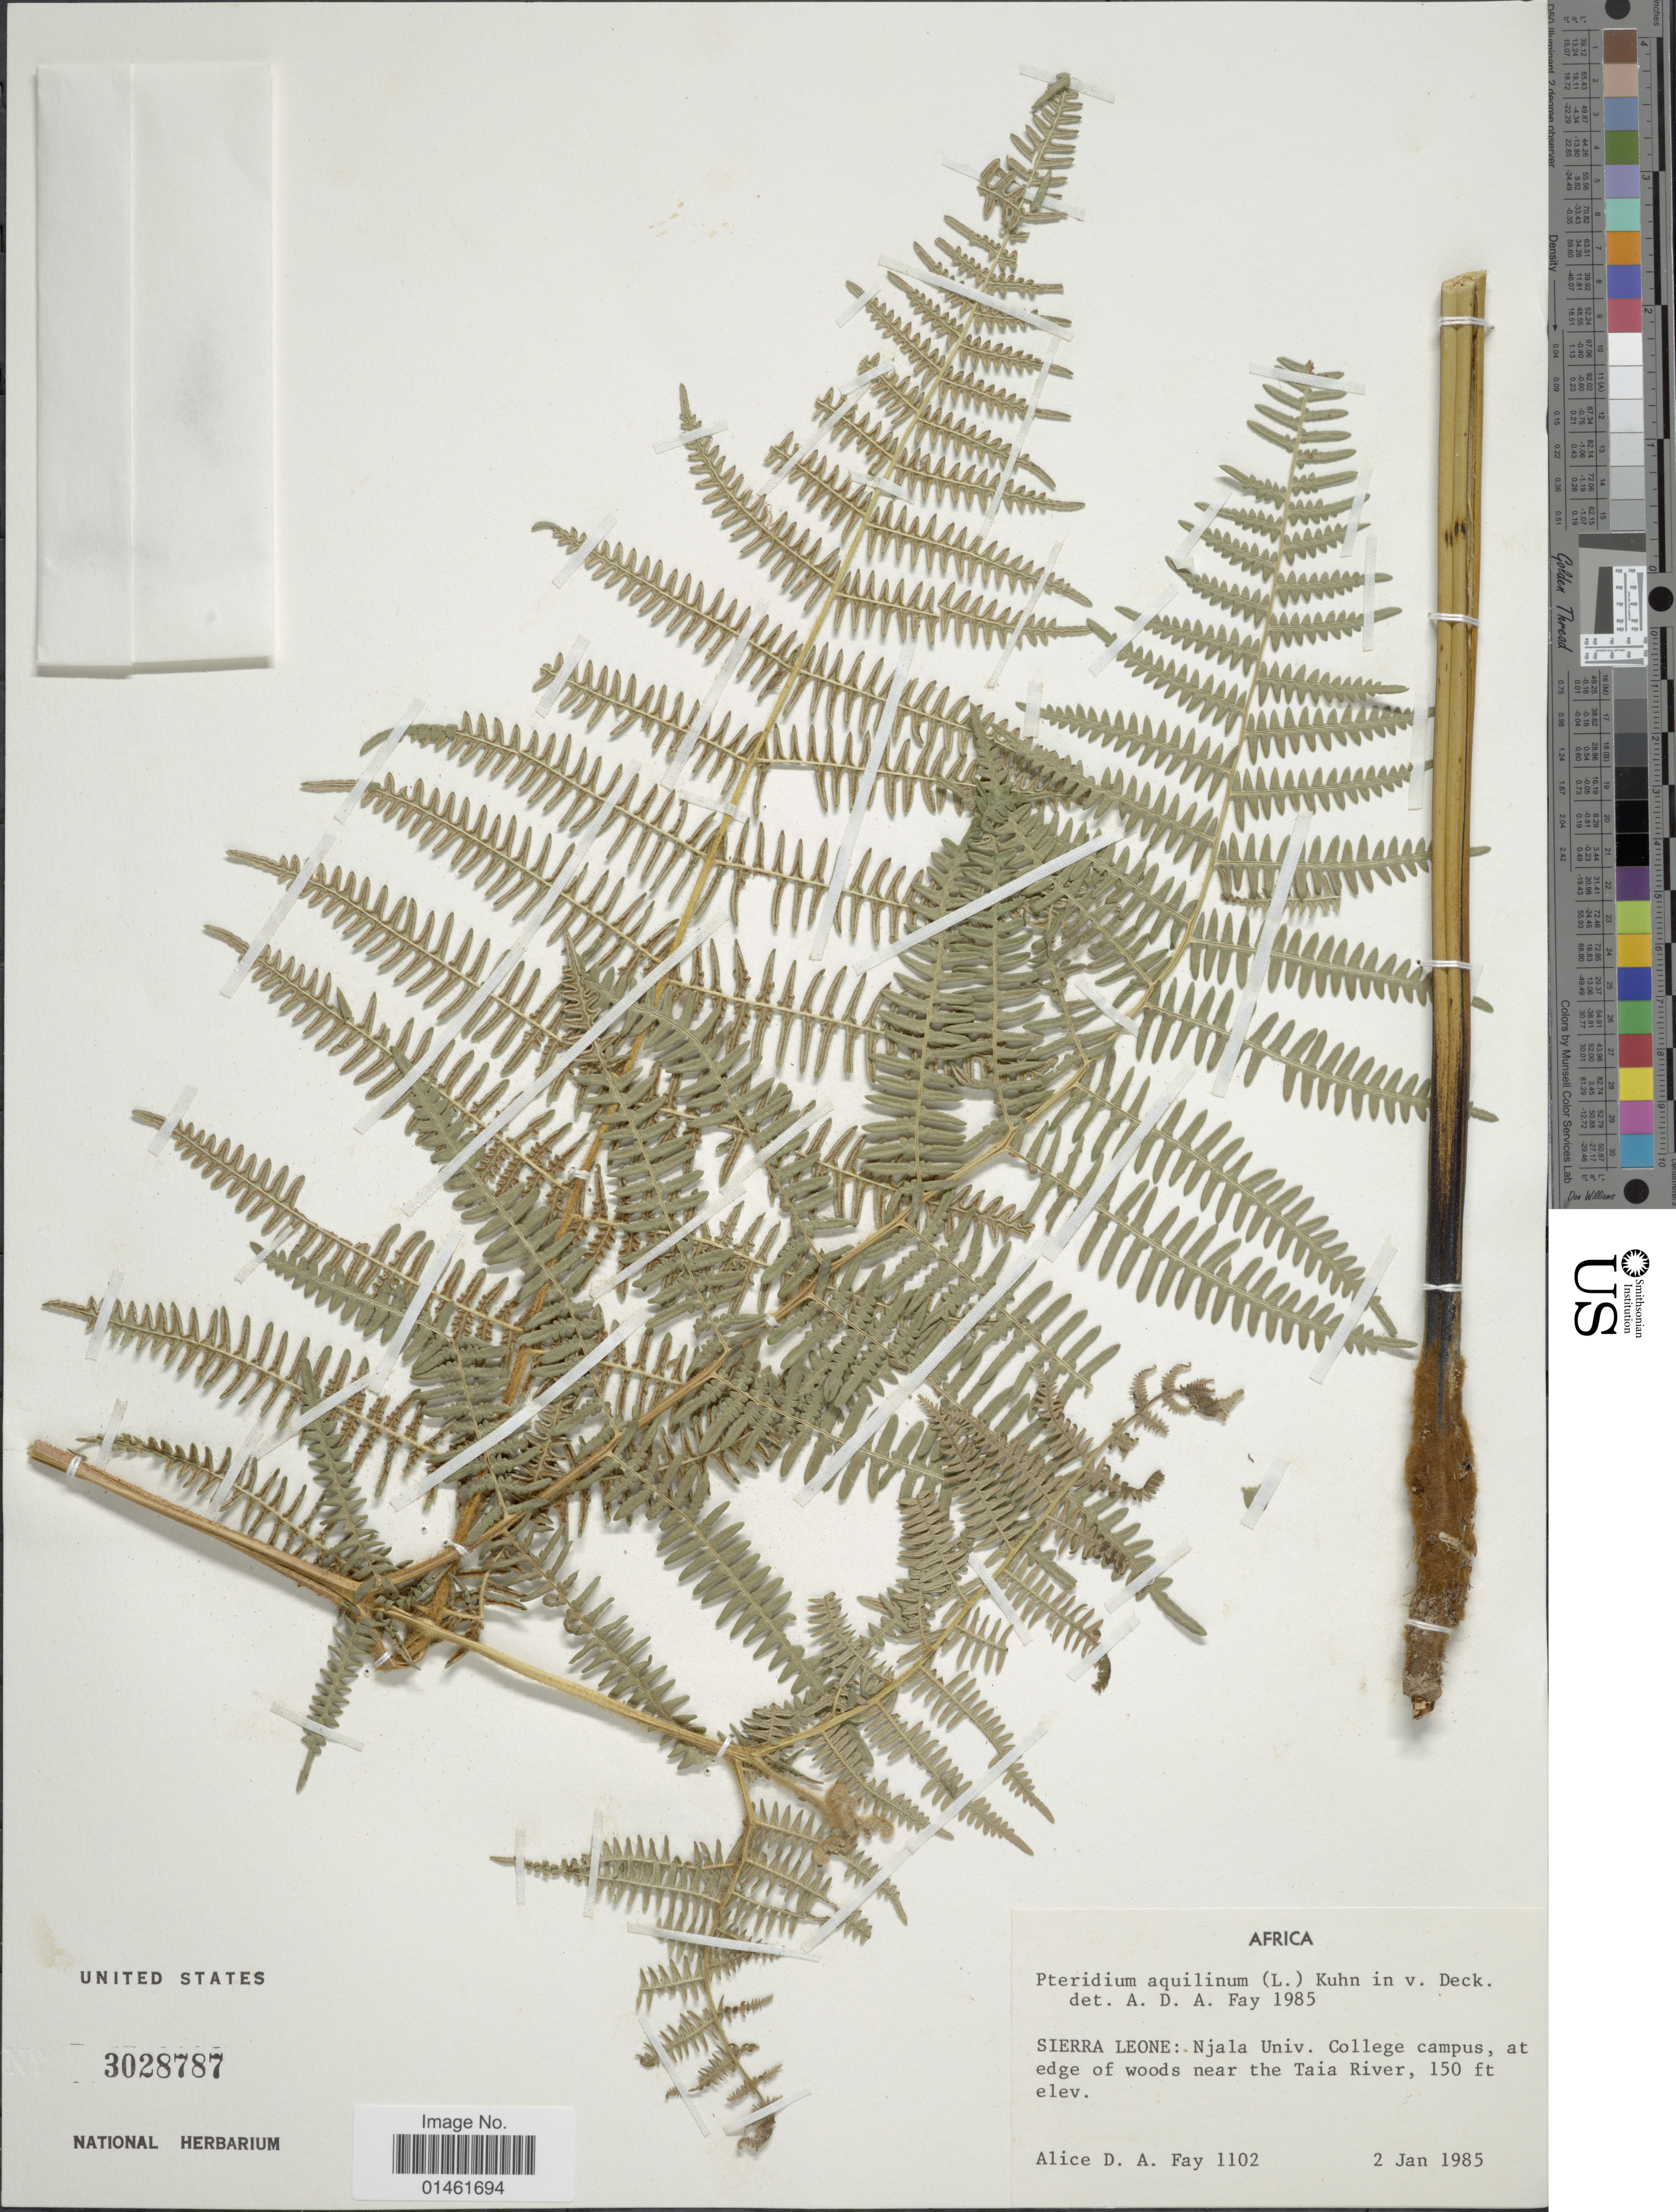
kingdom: Plantae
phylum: Tracheophyta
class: Polypodiopsida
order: Polypodiales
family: Dennstaedtiaceae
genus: Pteridium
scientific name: Pteridium aquilinum var. typicum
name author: R.M. Tryon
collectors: A. Fay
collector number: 1102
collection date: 1985-01-02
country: Sierra Leone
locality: Sierra Leone: Njala Univ. College campuis, at edge of woods near the Taia River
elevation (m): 46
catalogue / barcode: US 3028787